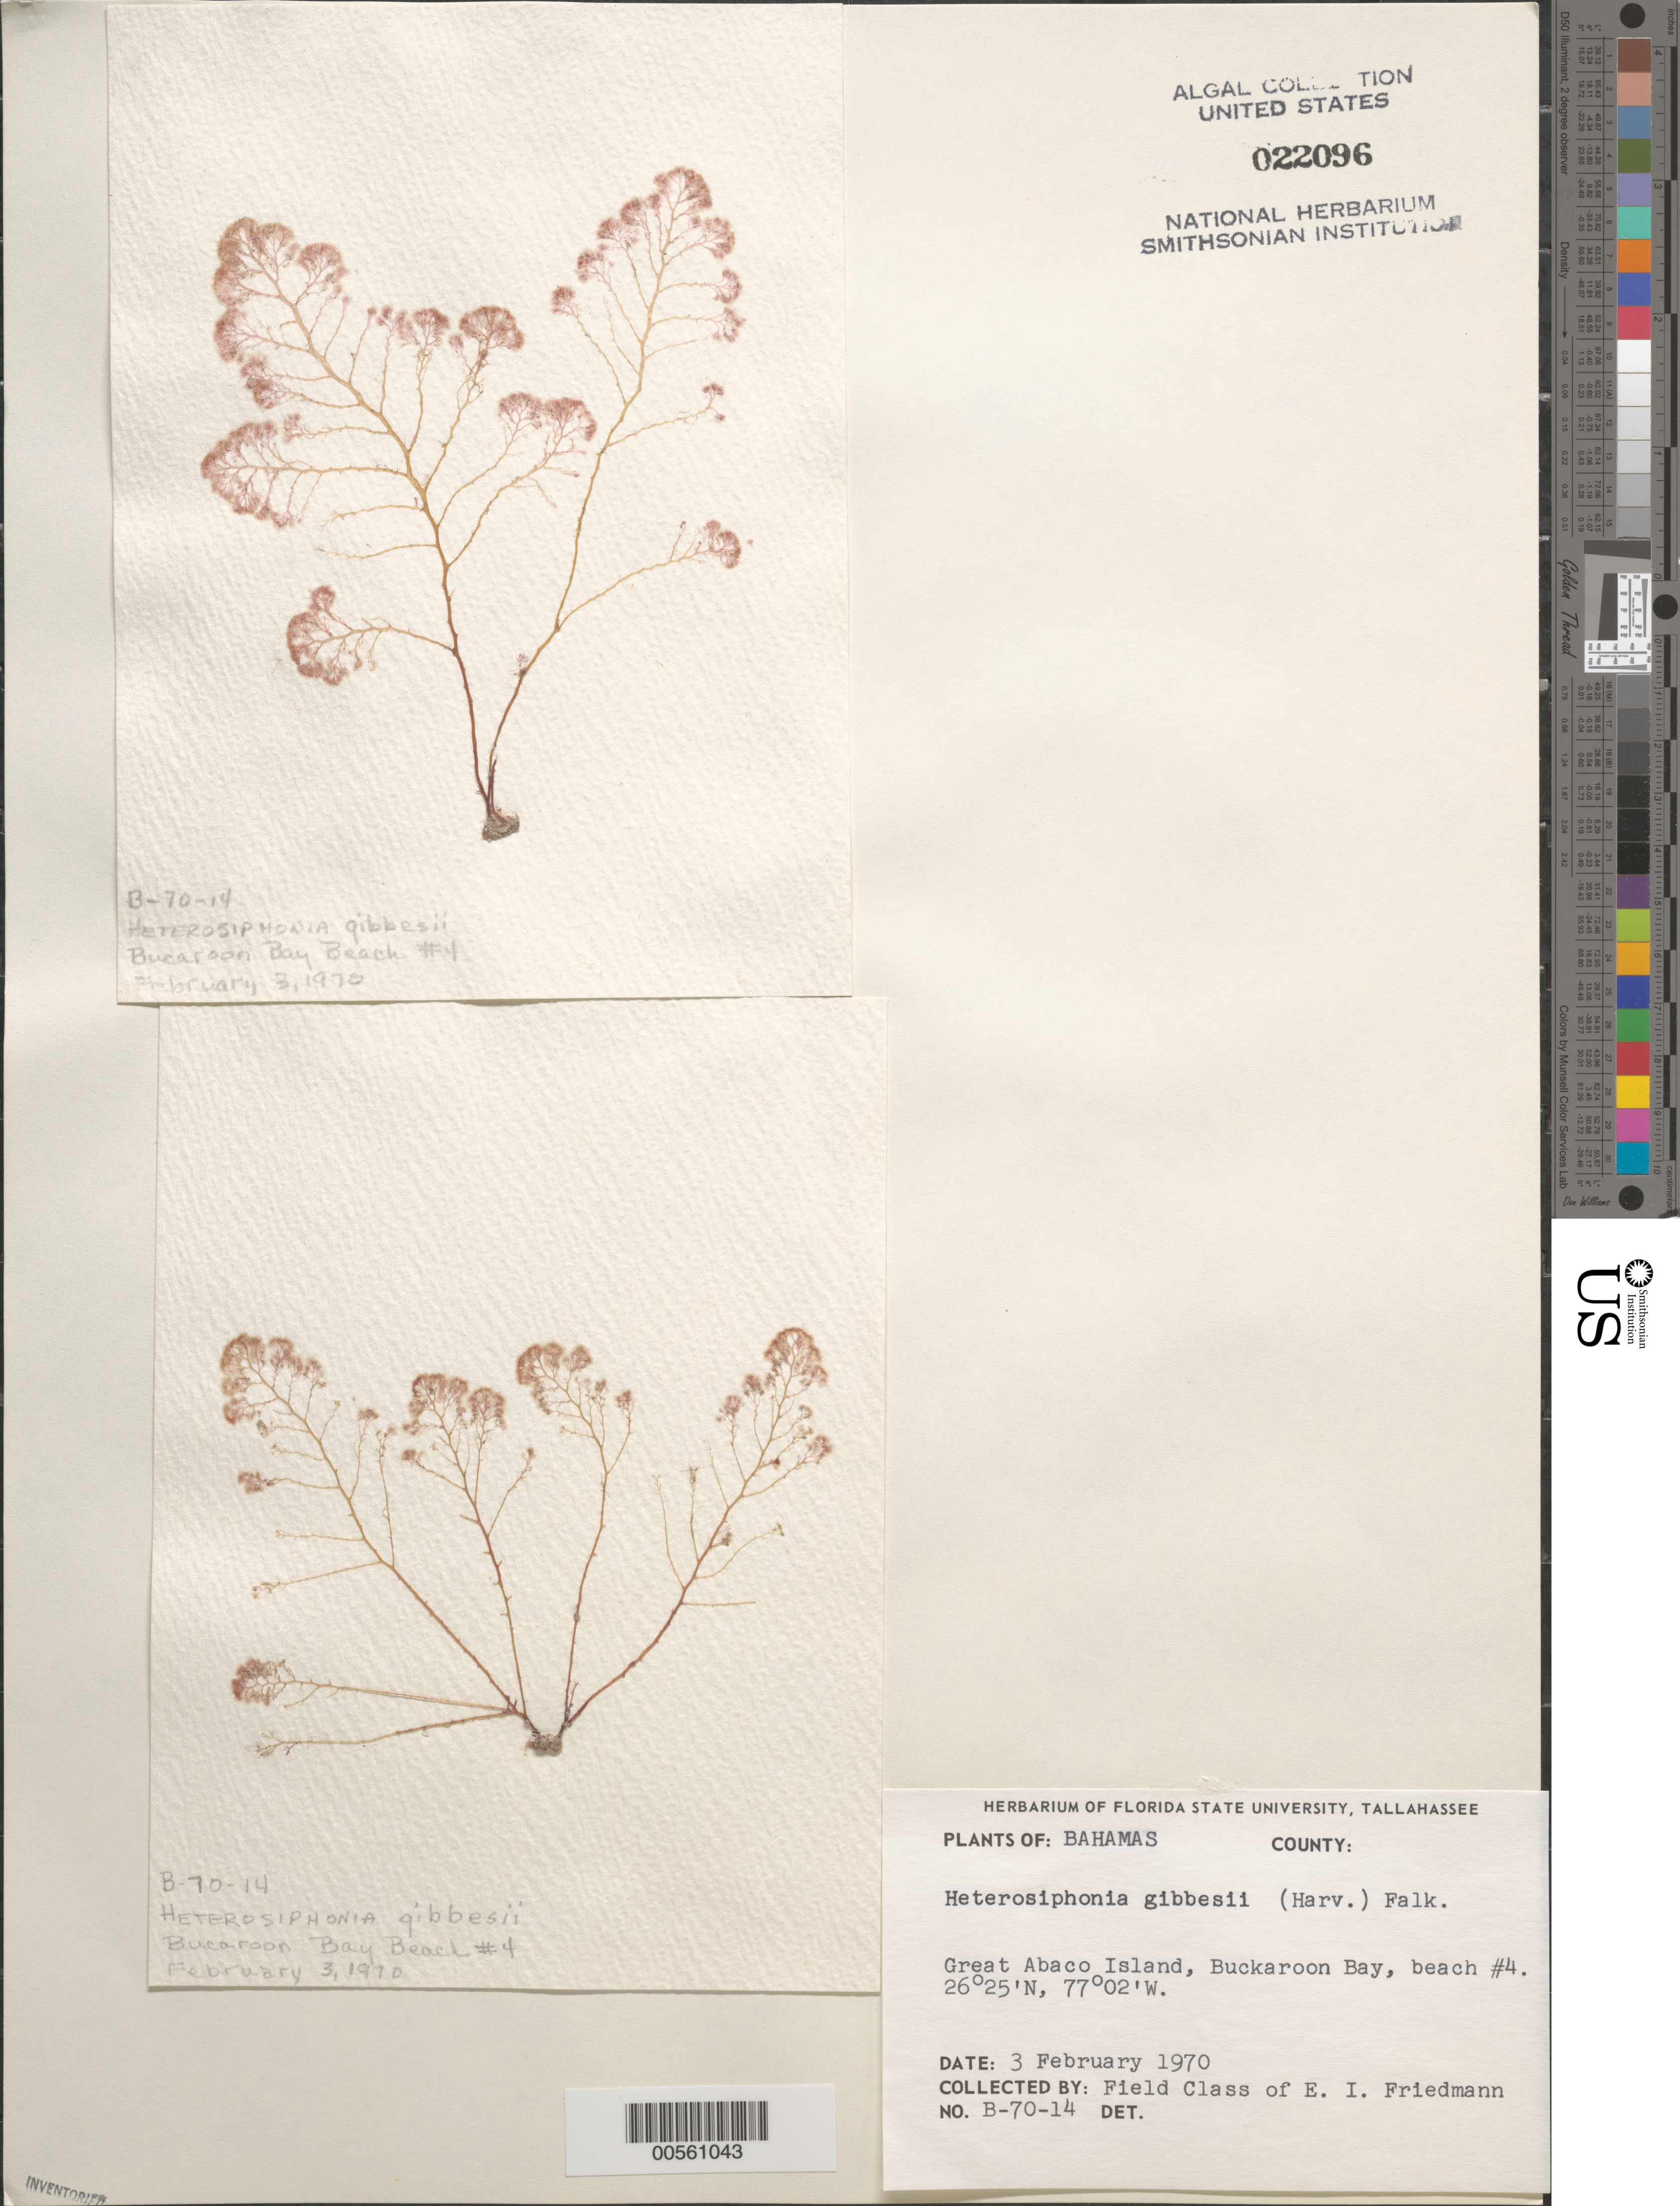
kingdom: Plantae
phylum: Rhodophyta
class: Florideophyceae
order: Ceramiales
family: Dasyaceae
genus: Heterosiphonia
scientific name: Heterosiphonia gibbesii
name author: (Harv.)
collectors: E. Friedmann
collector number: B-70-14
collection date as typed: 03 Feb 1970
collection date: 1970-02-03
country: Bahamas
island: Great Abaco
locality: Buckaroon Bay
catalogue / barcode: US 22096